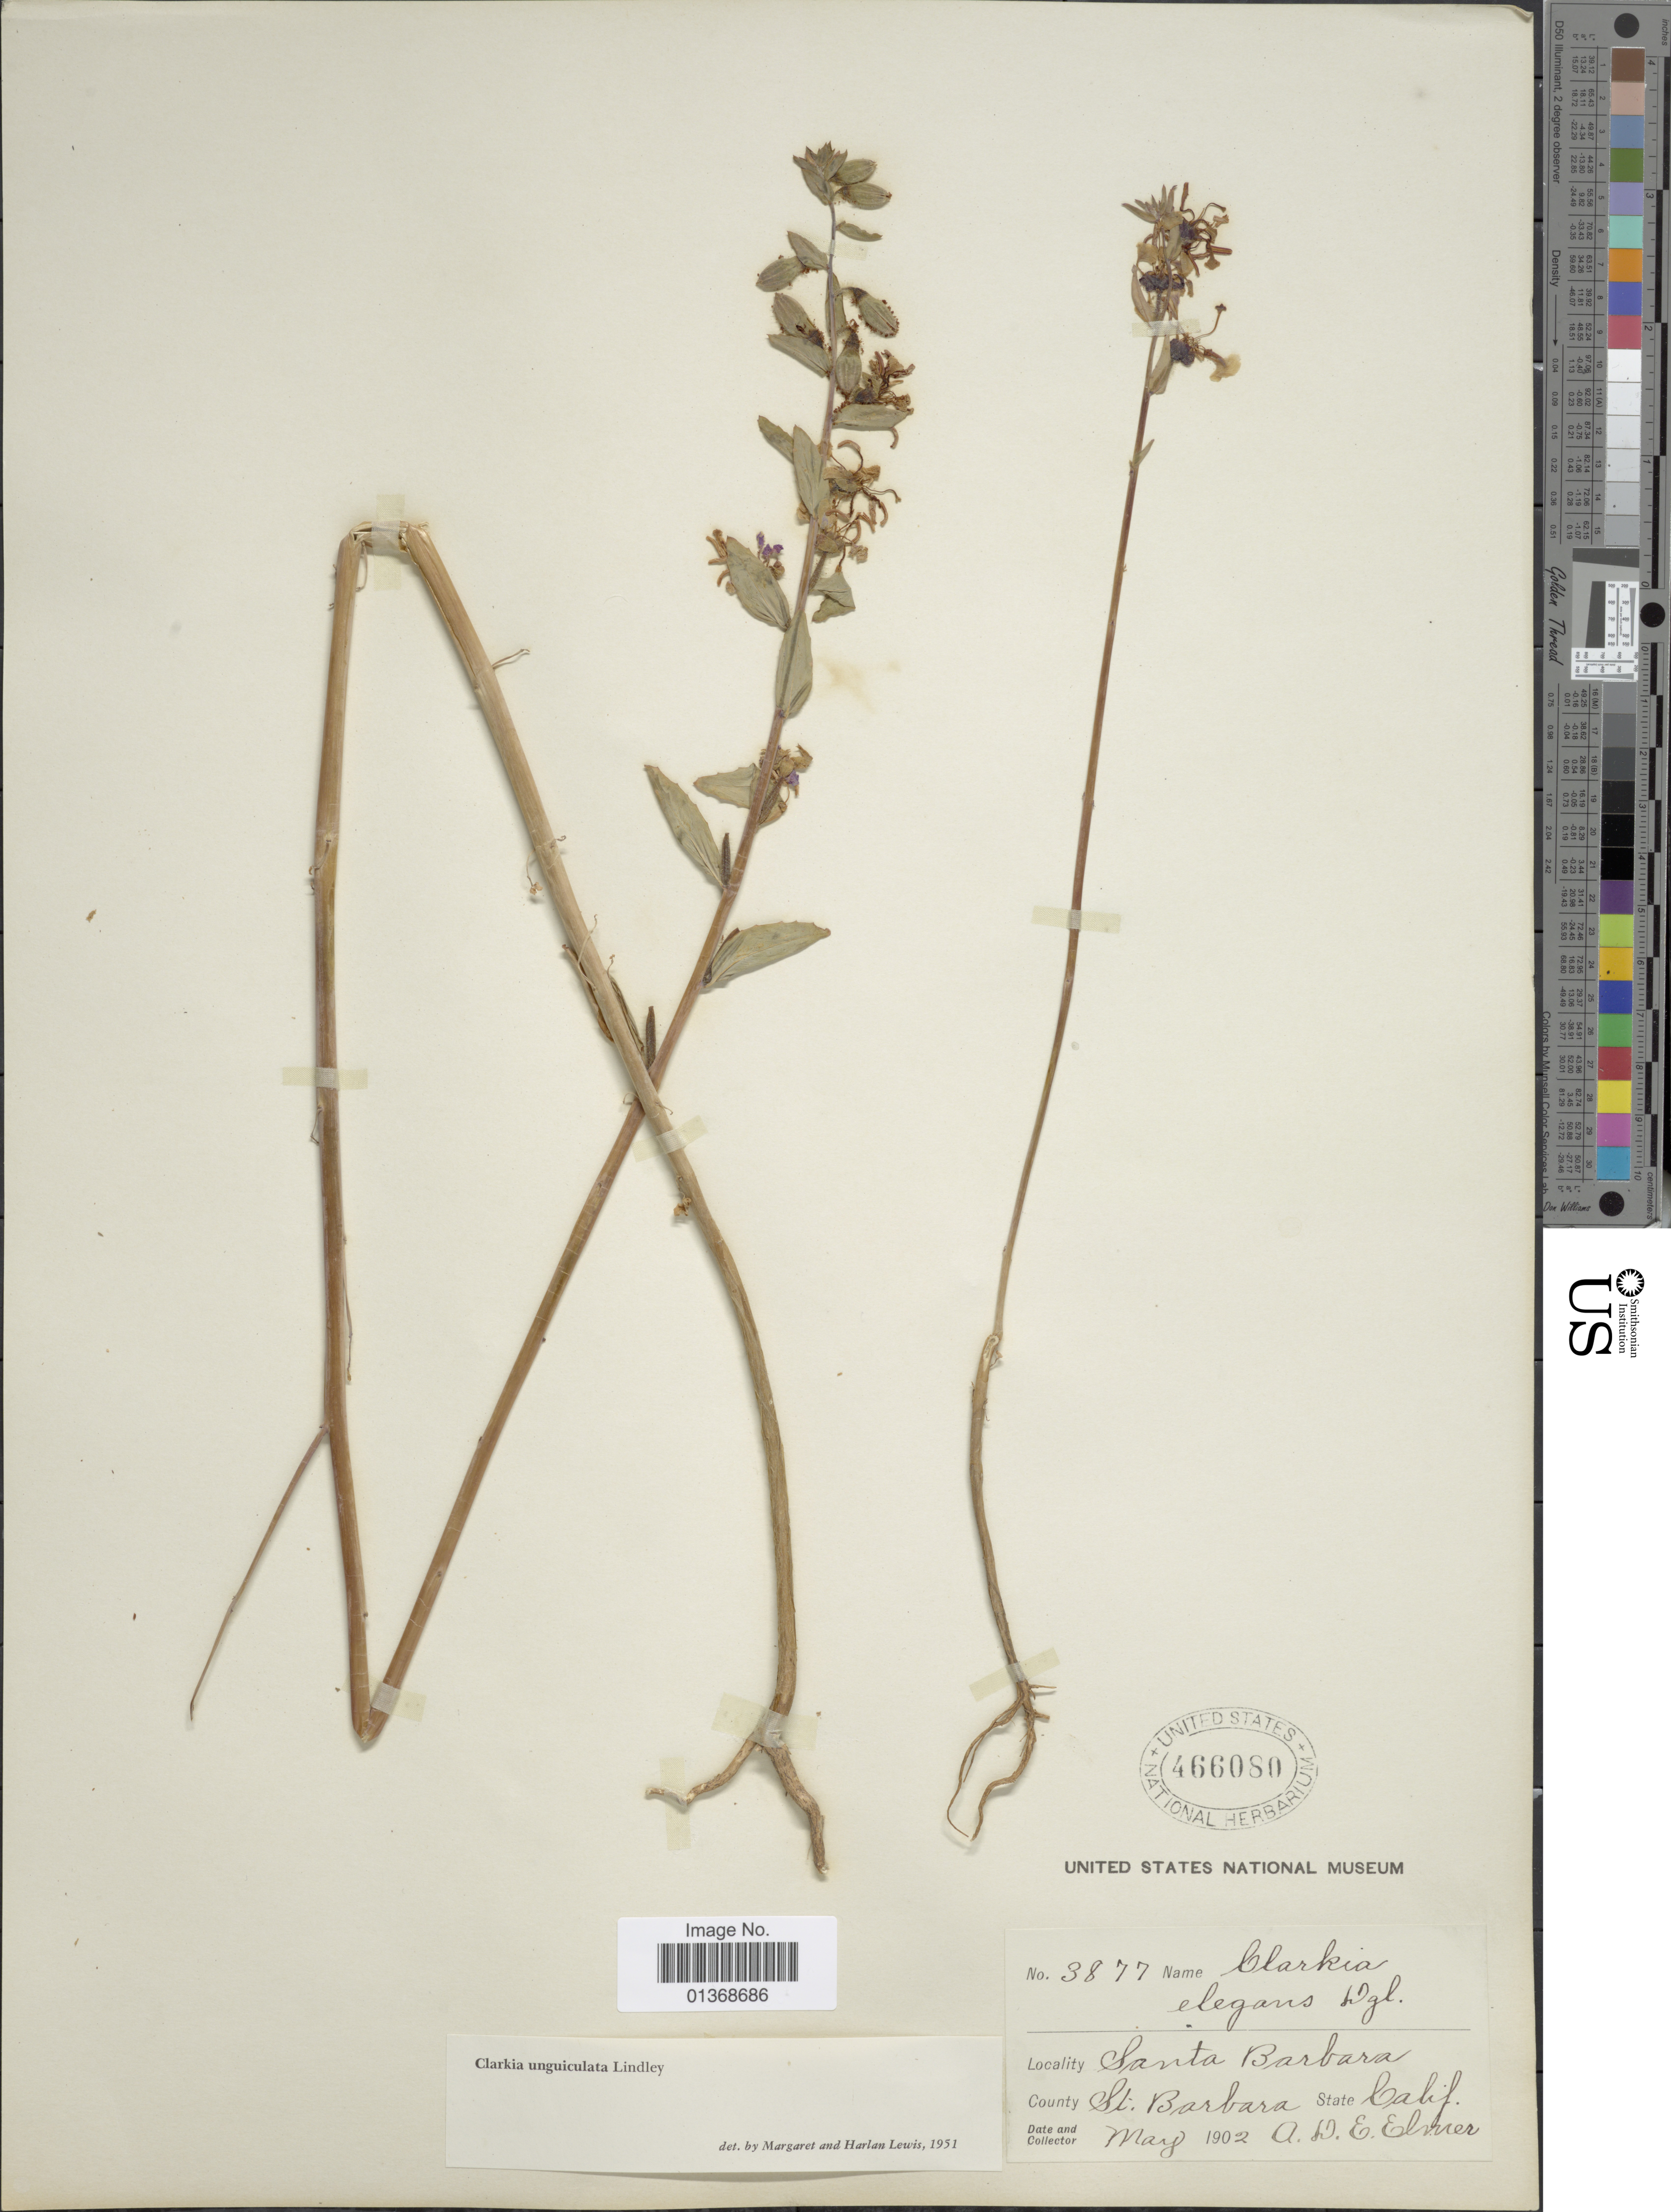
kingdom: Plantae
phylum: Tracheophyta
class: Magnoliopsida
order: Myrtales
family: Onagraceae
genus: Clarkia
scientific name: Clarkia unguiculata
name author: Lindl.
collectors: A. D. E. Elmer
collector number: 3877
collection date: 1902-05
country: United States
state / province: California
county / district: Santa Barbara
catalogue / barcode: US 466080